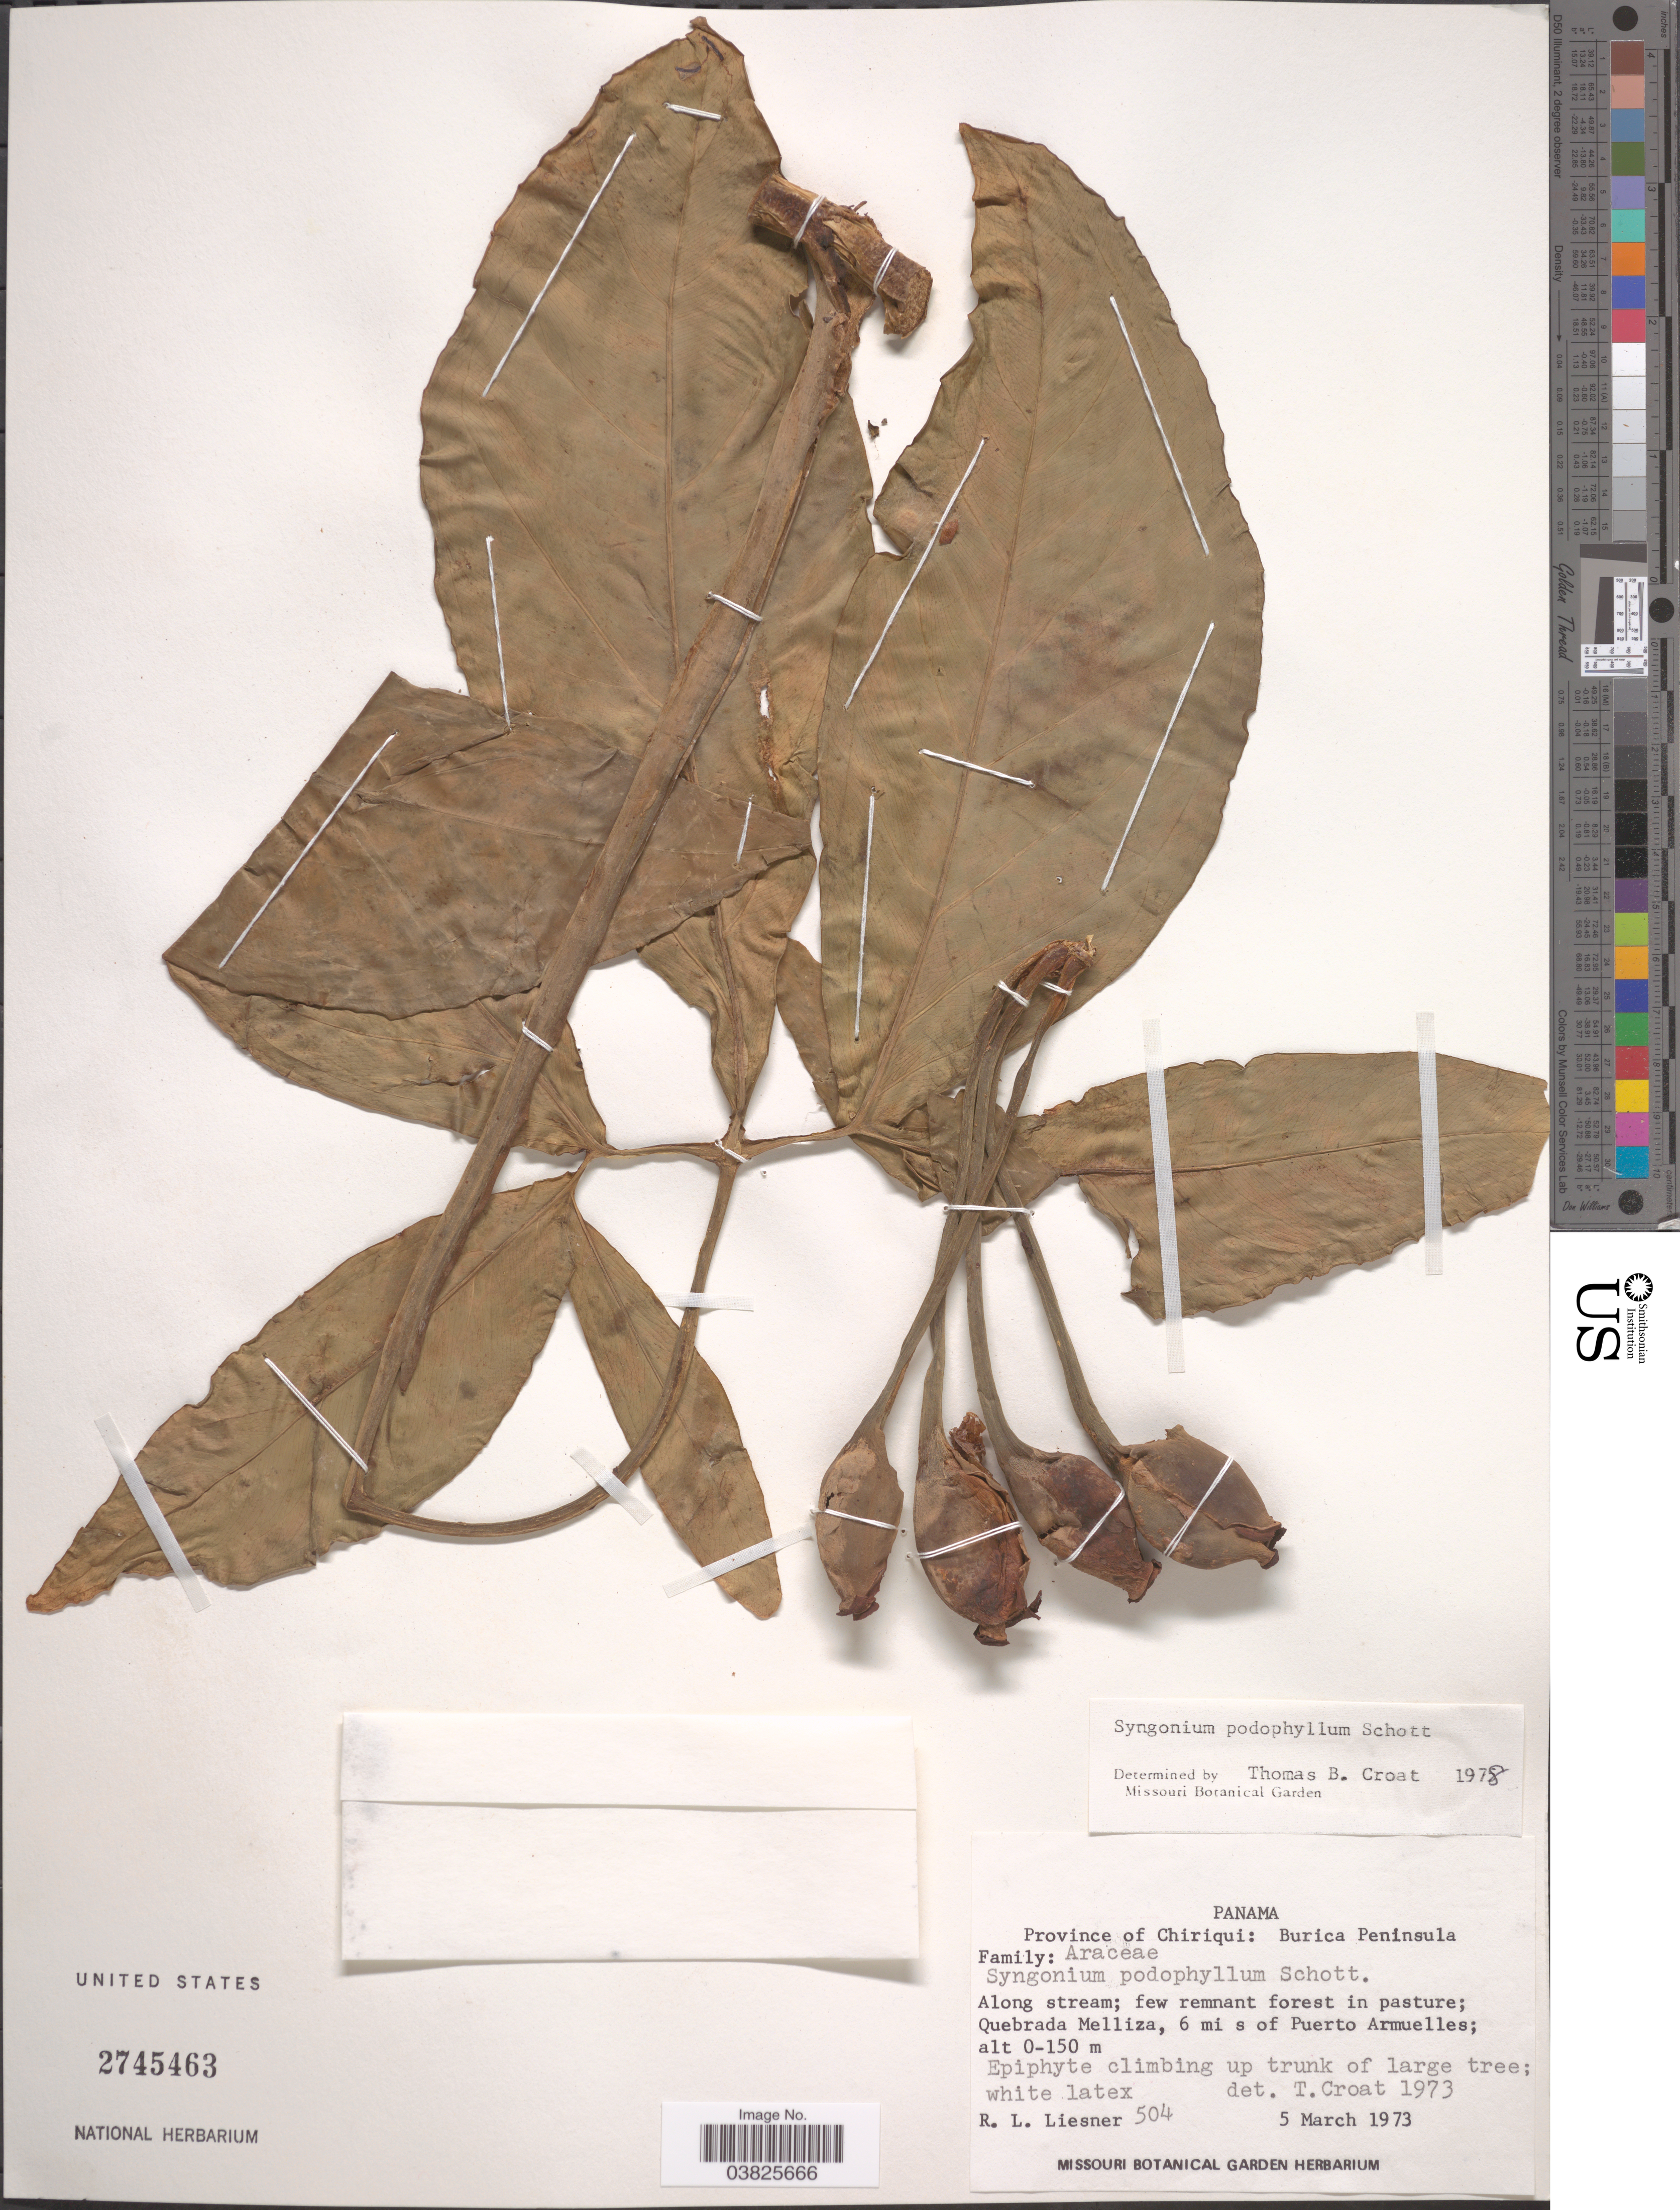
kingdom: Plantae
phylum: Tracheophyta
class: Liliopsida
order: Alismatales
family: Araceae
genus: Syngonium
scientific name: Syngonium podophyllum 'Lemon-Lime'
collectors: R. L. Liesner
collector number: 504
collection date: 1973-03-05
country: Panama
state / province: Chiriqui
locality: Burica Peninsula. Along stream; Quebrada Melliza, 6 mi s of Puerto Armuelles.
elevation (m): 0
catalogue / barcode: US 2745463